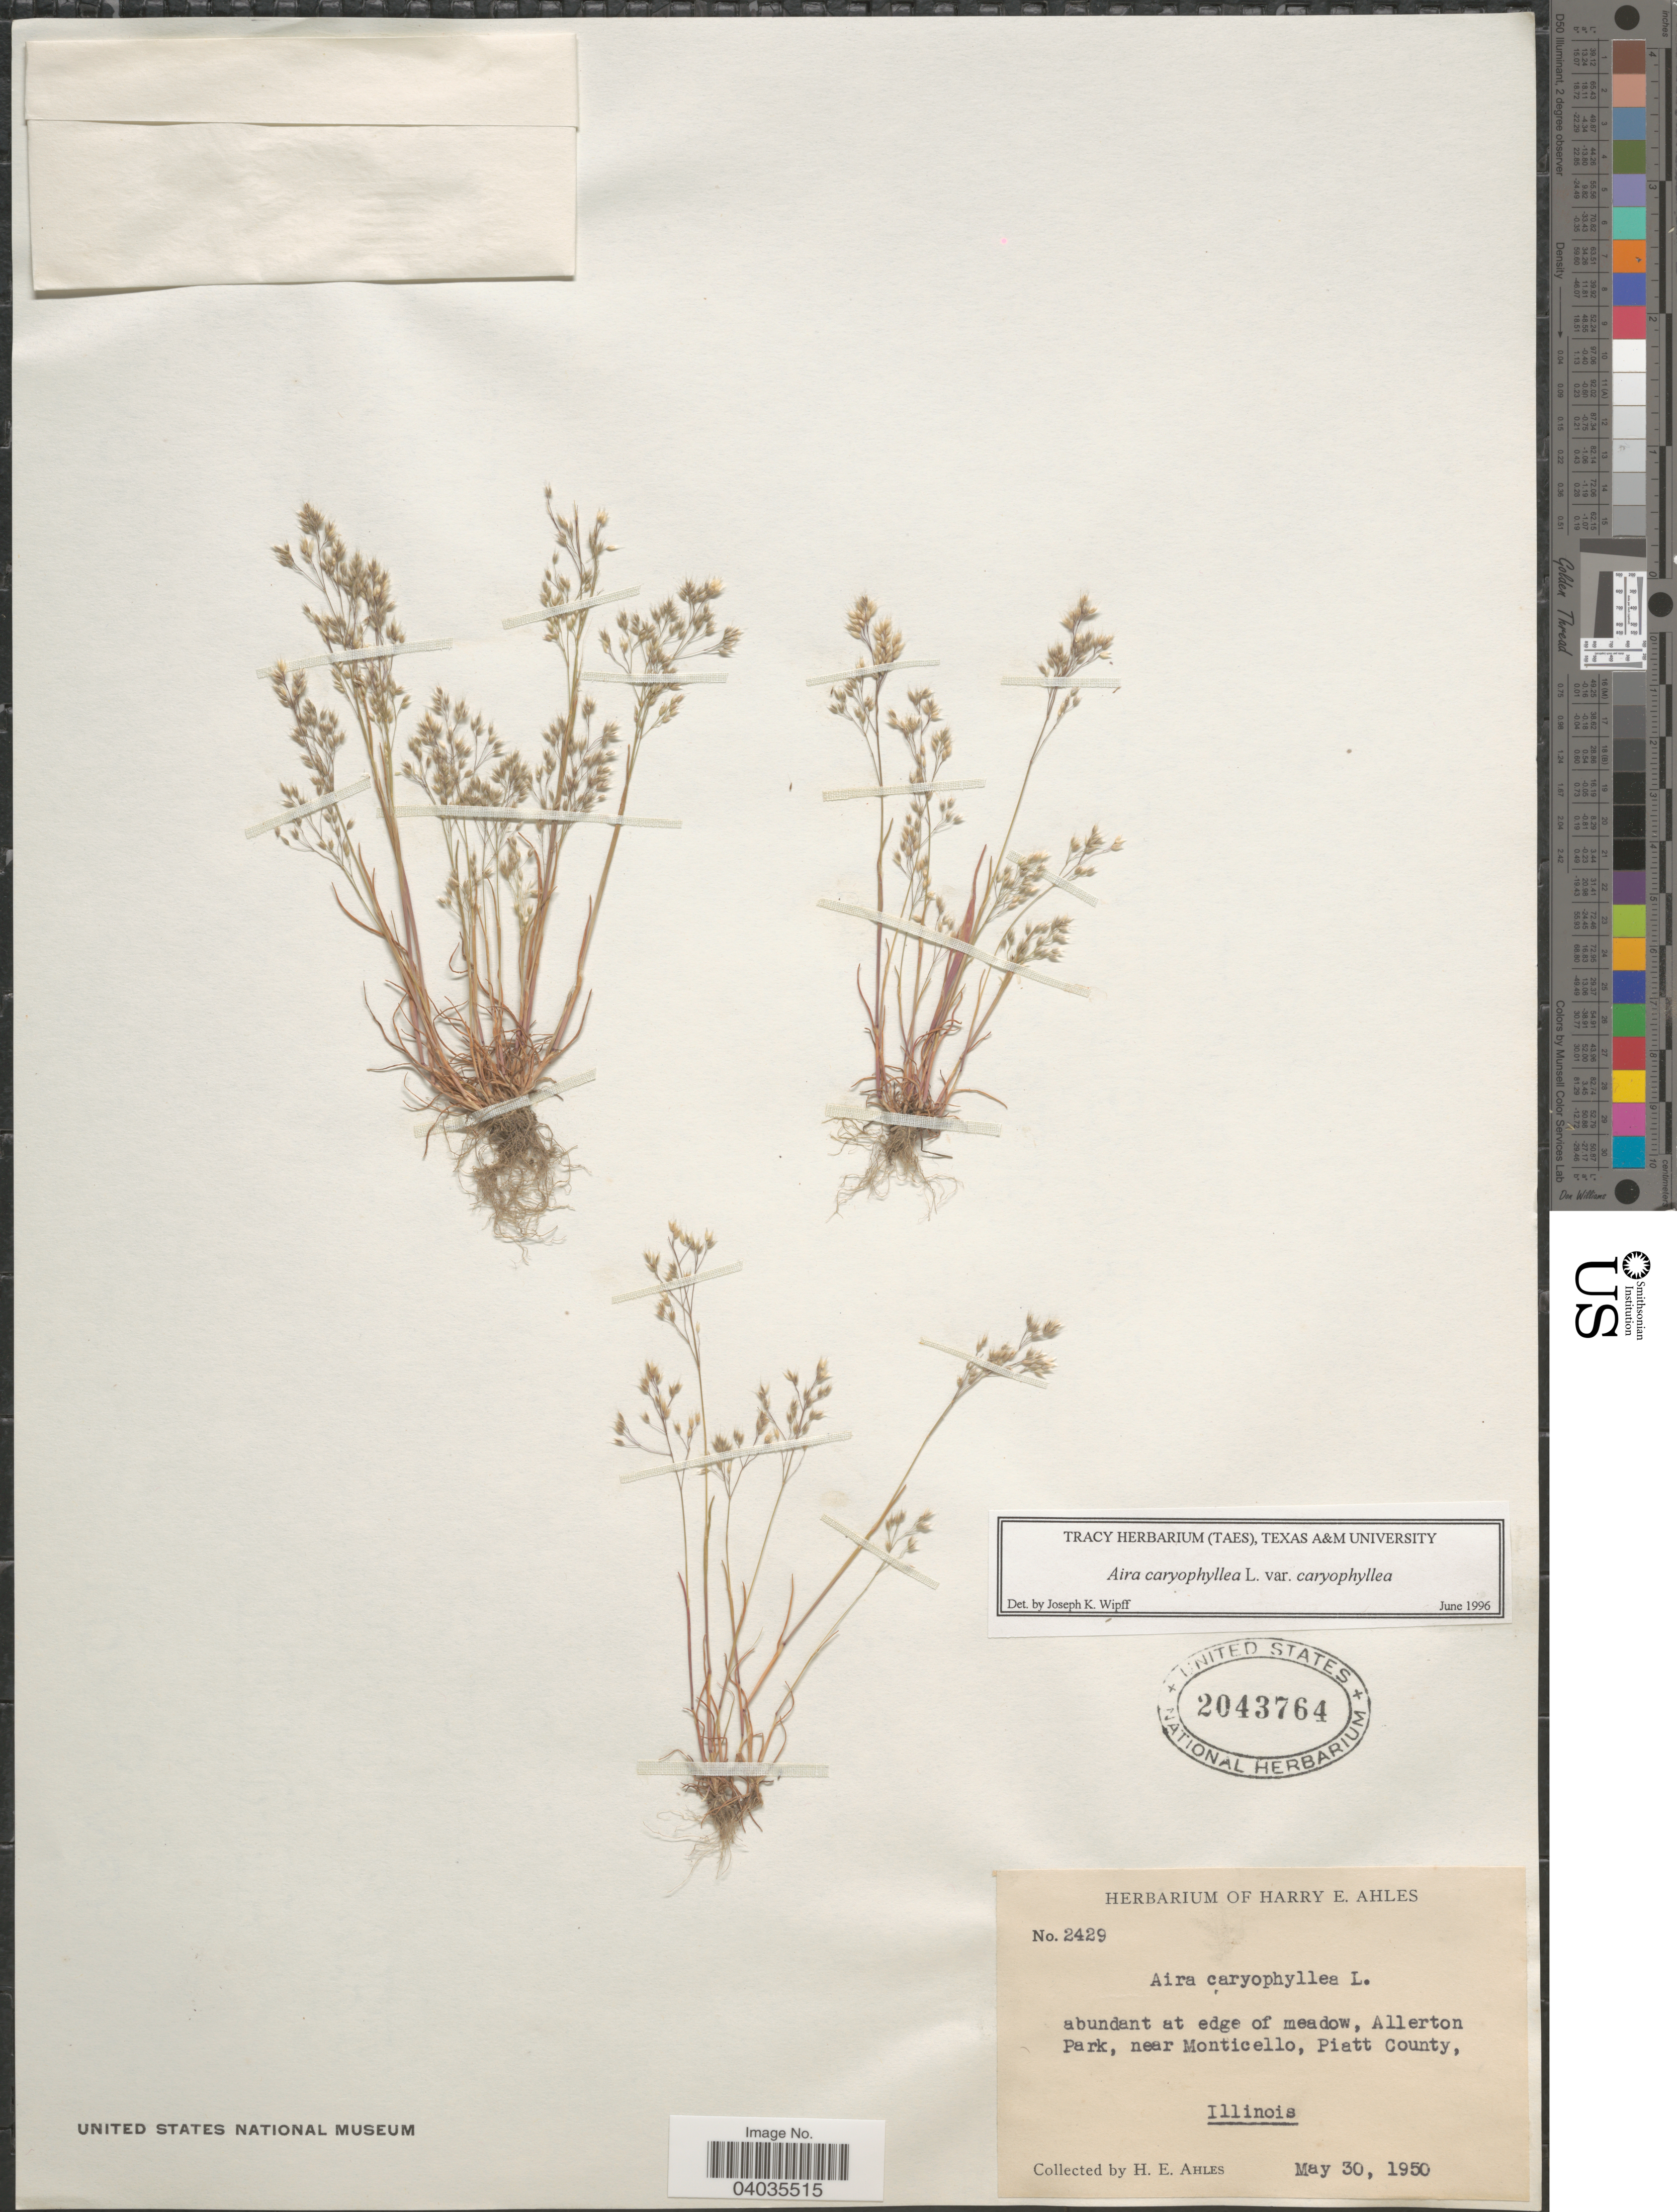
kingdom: Plantae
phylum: Tracheophyta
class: Liliopsida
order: Poales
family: Poaceae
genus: Aira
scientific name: Aira caryophyllea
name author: L.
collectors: H. E. Ahles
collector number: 2429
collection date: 1950-05-30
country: United States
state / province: Illinois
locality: Allerton Park, near Monticello, Piatt County.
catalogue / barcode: US 2043764